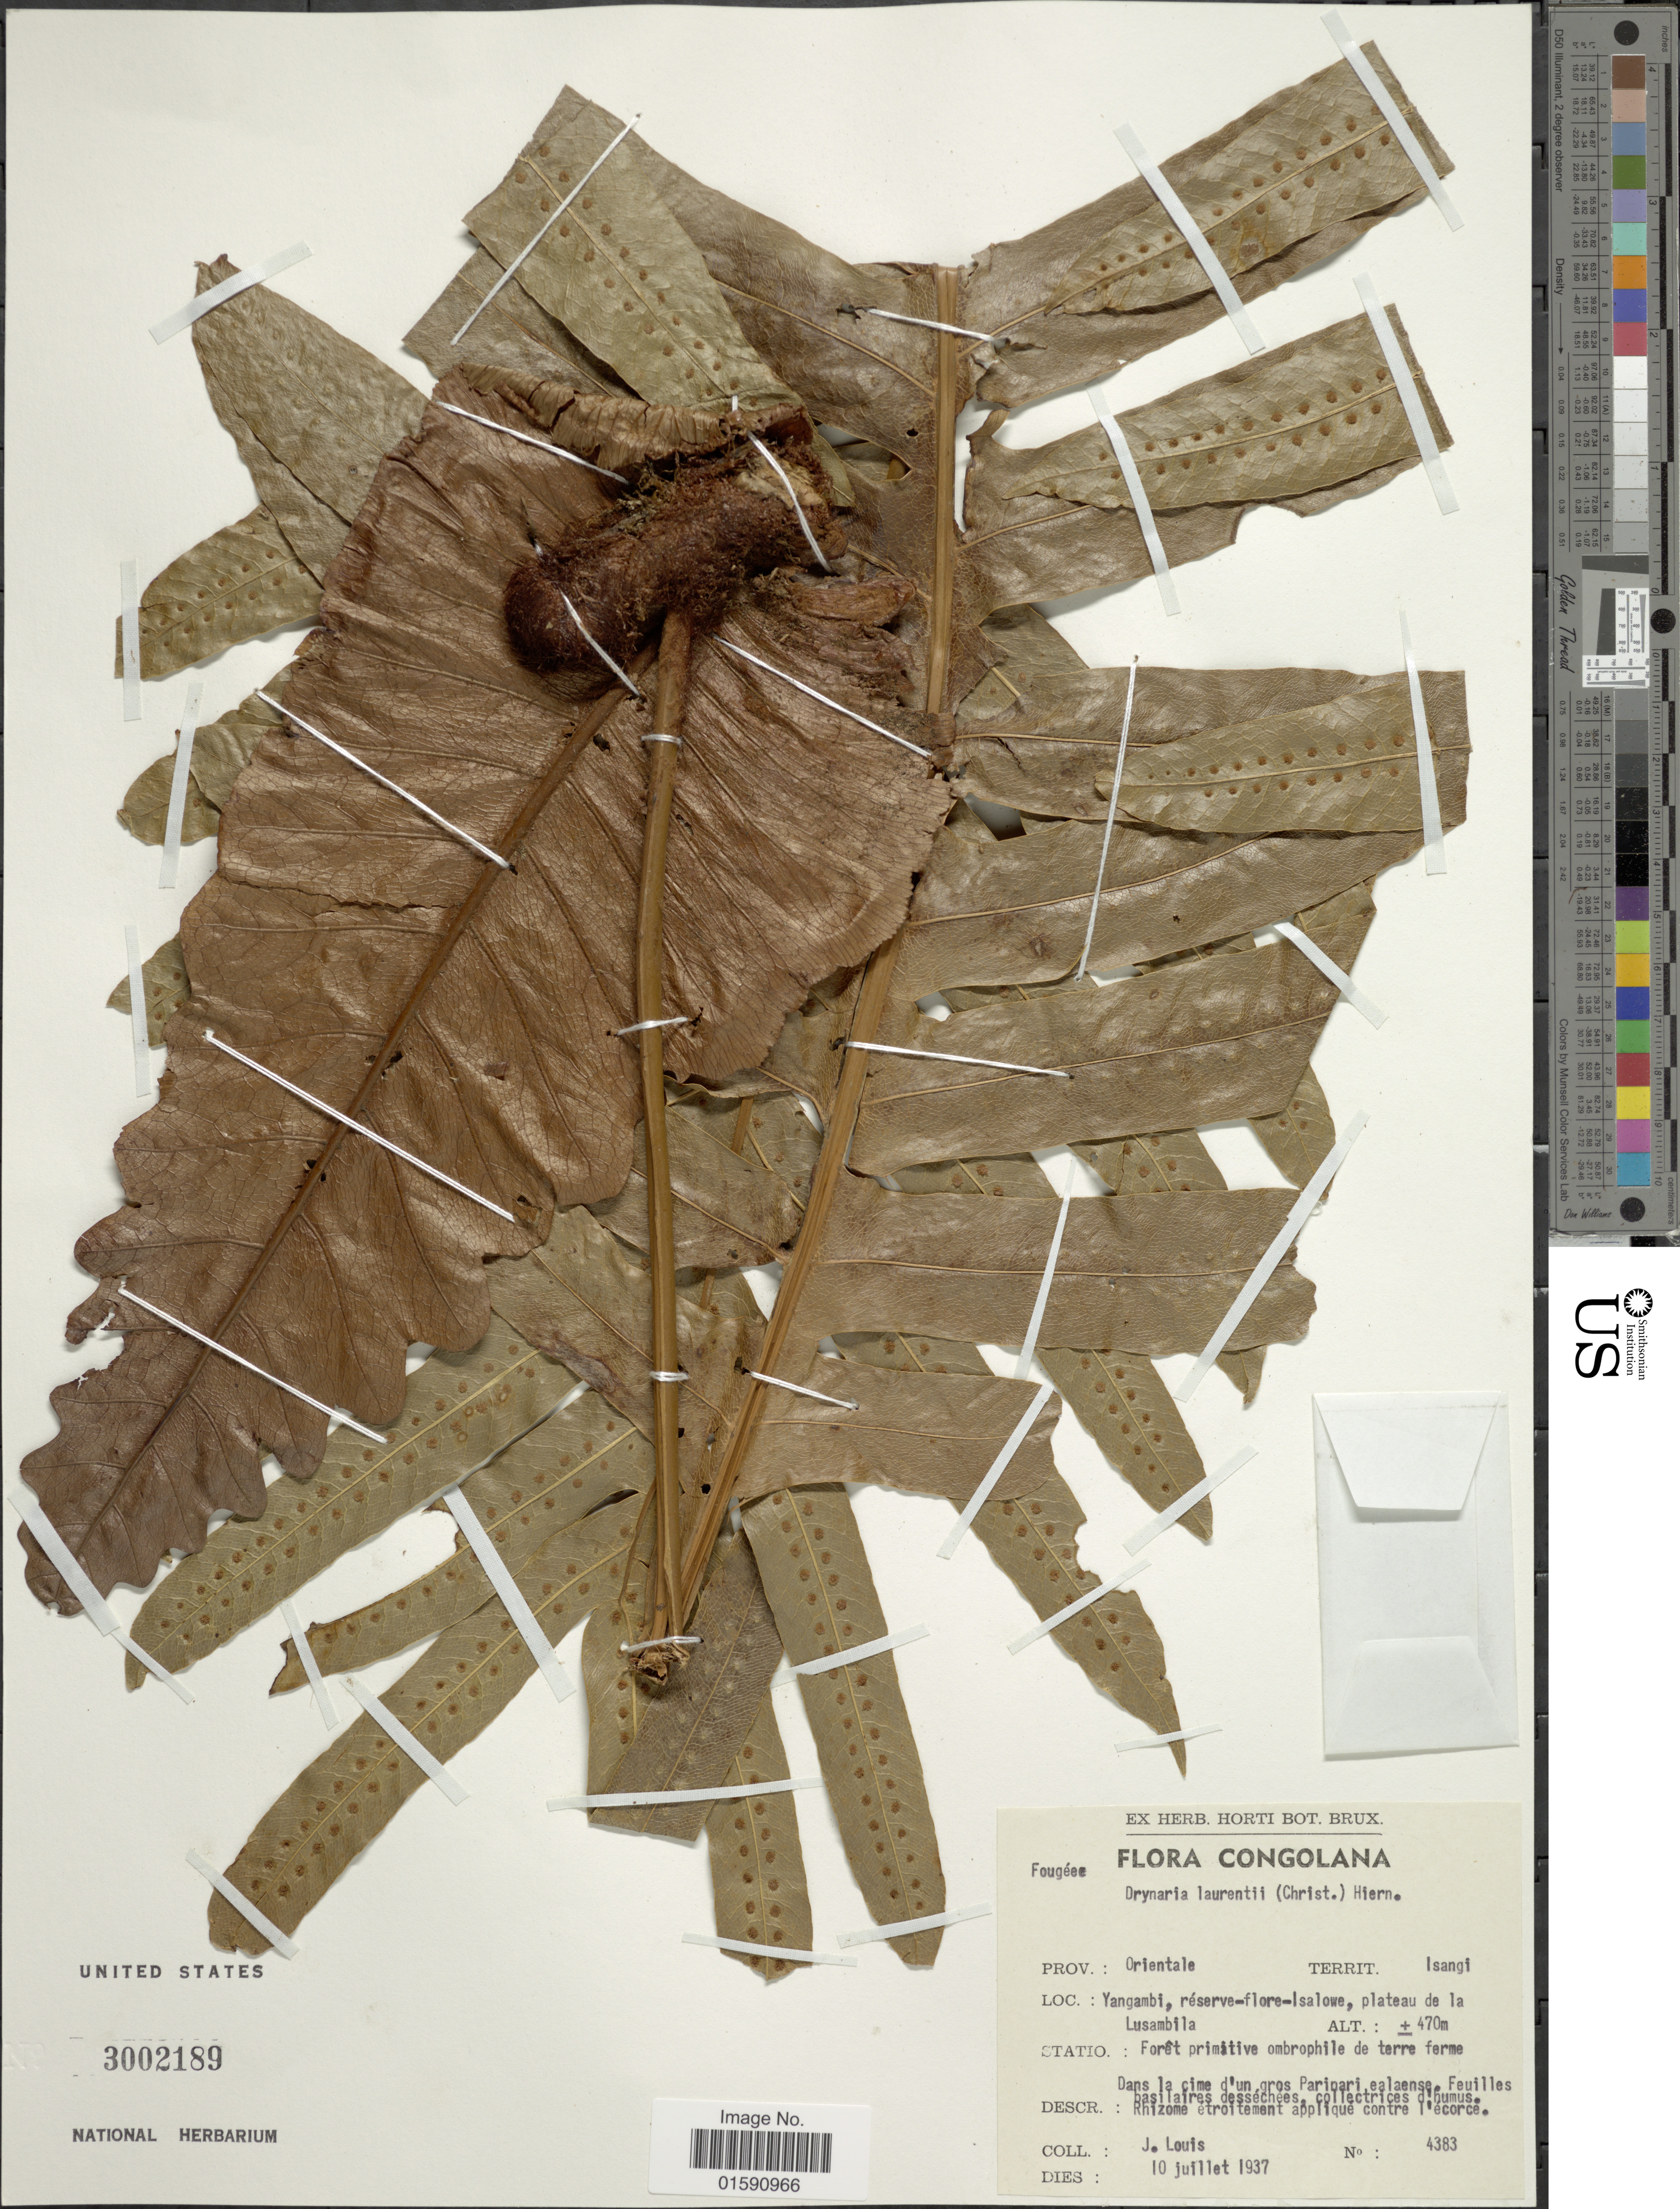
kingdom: Plantae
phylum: Tracheophyta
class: Polypodiopsida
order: Polypodiales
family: Polypodiaceae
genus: Drynaria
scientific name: Drynaria laurentii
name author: (Christ) Hieron.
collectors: J. Louis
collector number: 4383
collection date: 1937-07-10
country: Congo, Democratic Republic of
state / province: Tshopo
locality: Territ. Isangi. Yangambi, reserve-flore-Isalowe, plateau de la Lusambila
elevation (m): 470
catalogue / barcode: US 3002189